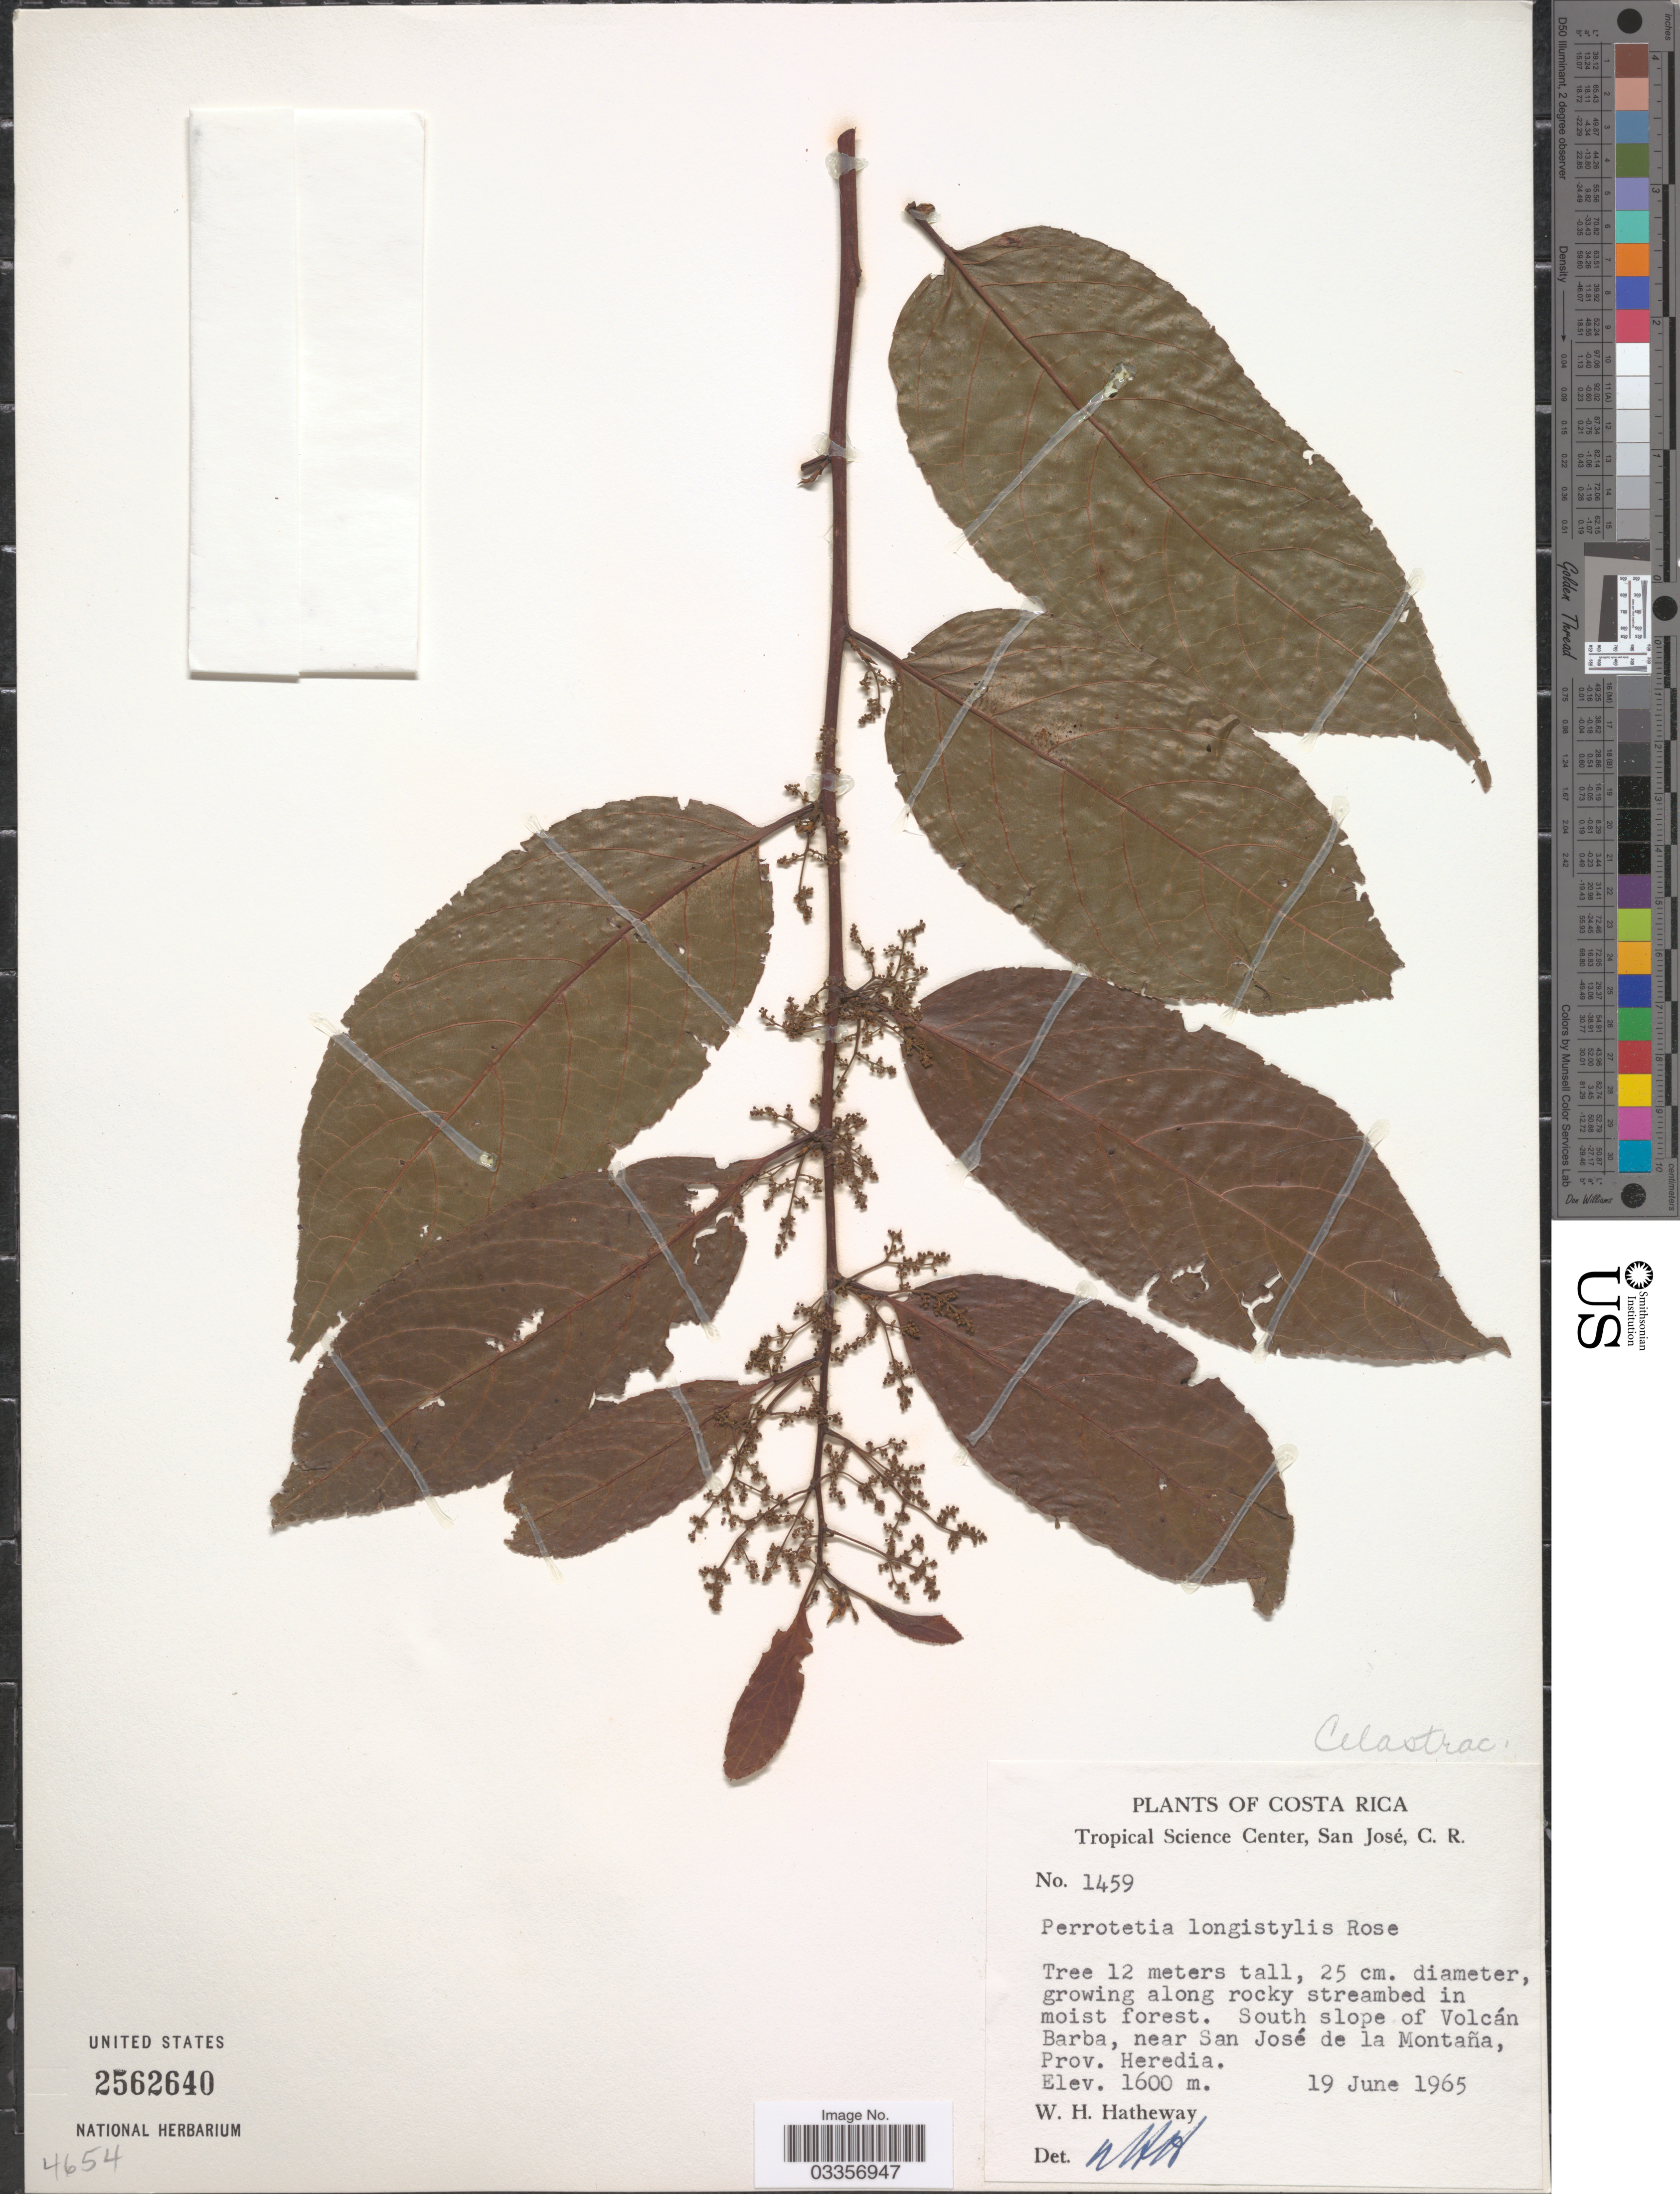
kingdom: Plantae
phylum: Tracheophyta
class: Magnoliopsida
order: Huerteales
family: Dipentodontaceae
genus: Perrottetia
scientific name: Perrottetia longistylis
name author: Rose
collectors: W. H. Hatheway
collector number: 1459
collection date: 1965-06-19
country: Costa Rica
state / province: Heredia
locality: South slope of Volcán Barba, near San José de la Montaña.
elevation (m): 1600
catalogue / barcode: US 2562640